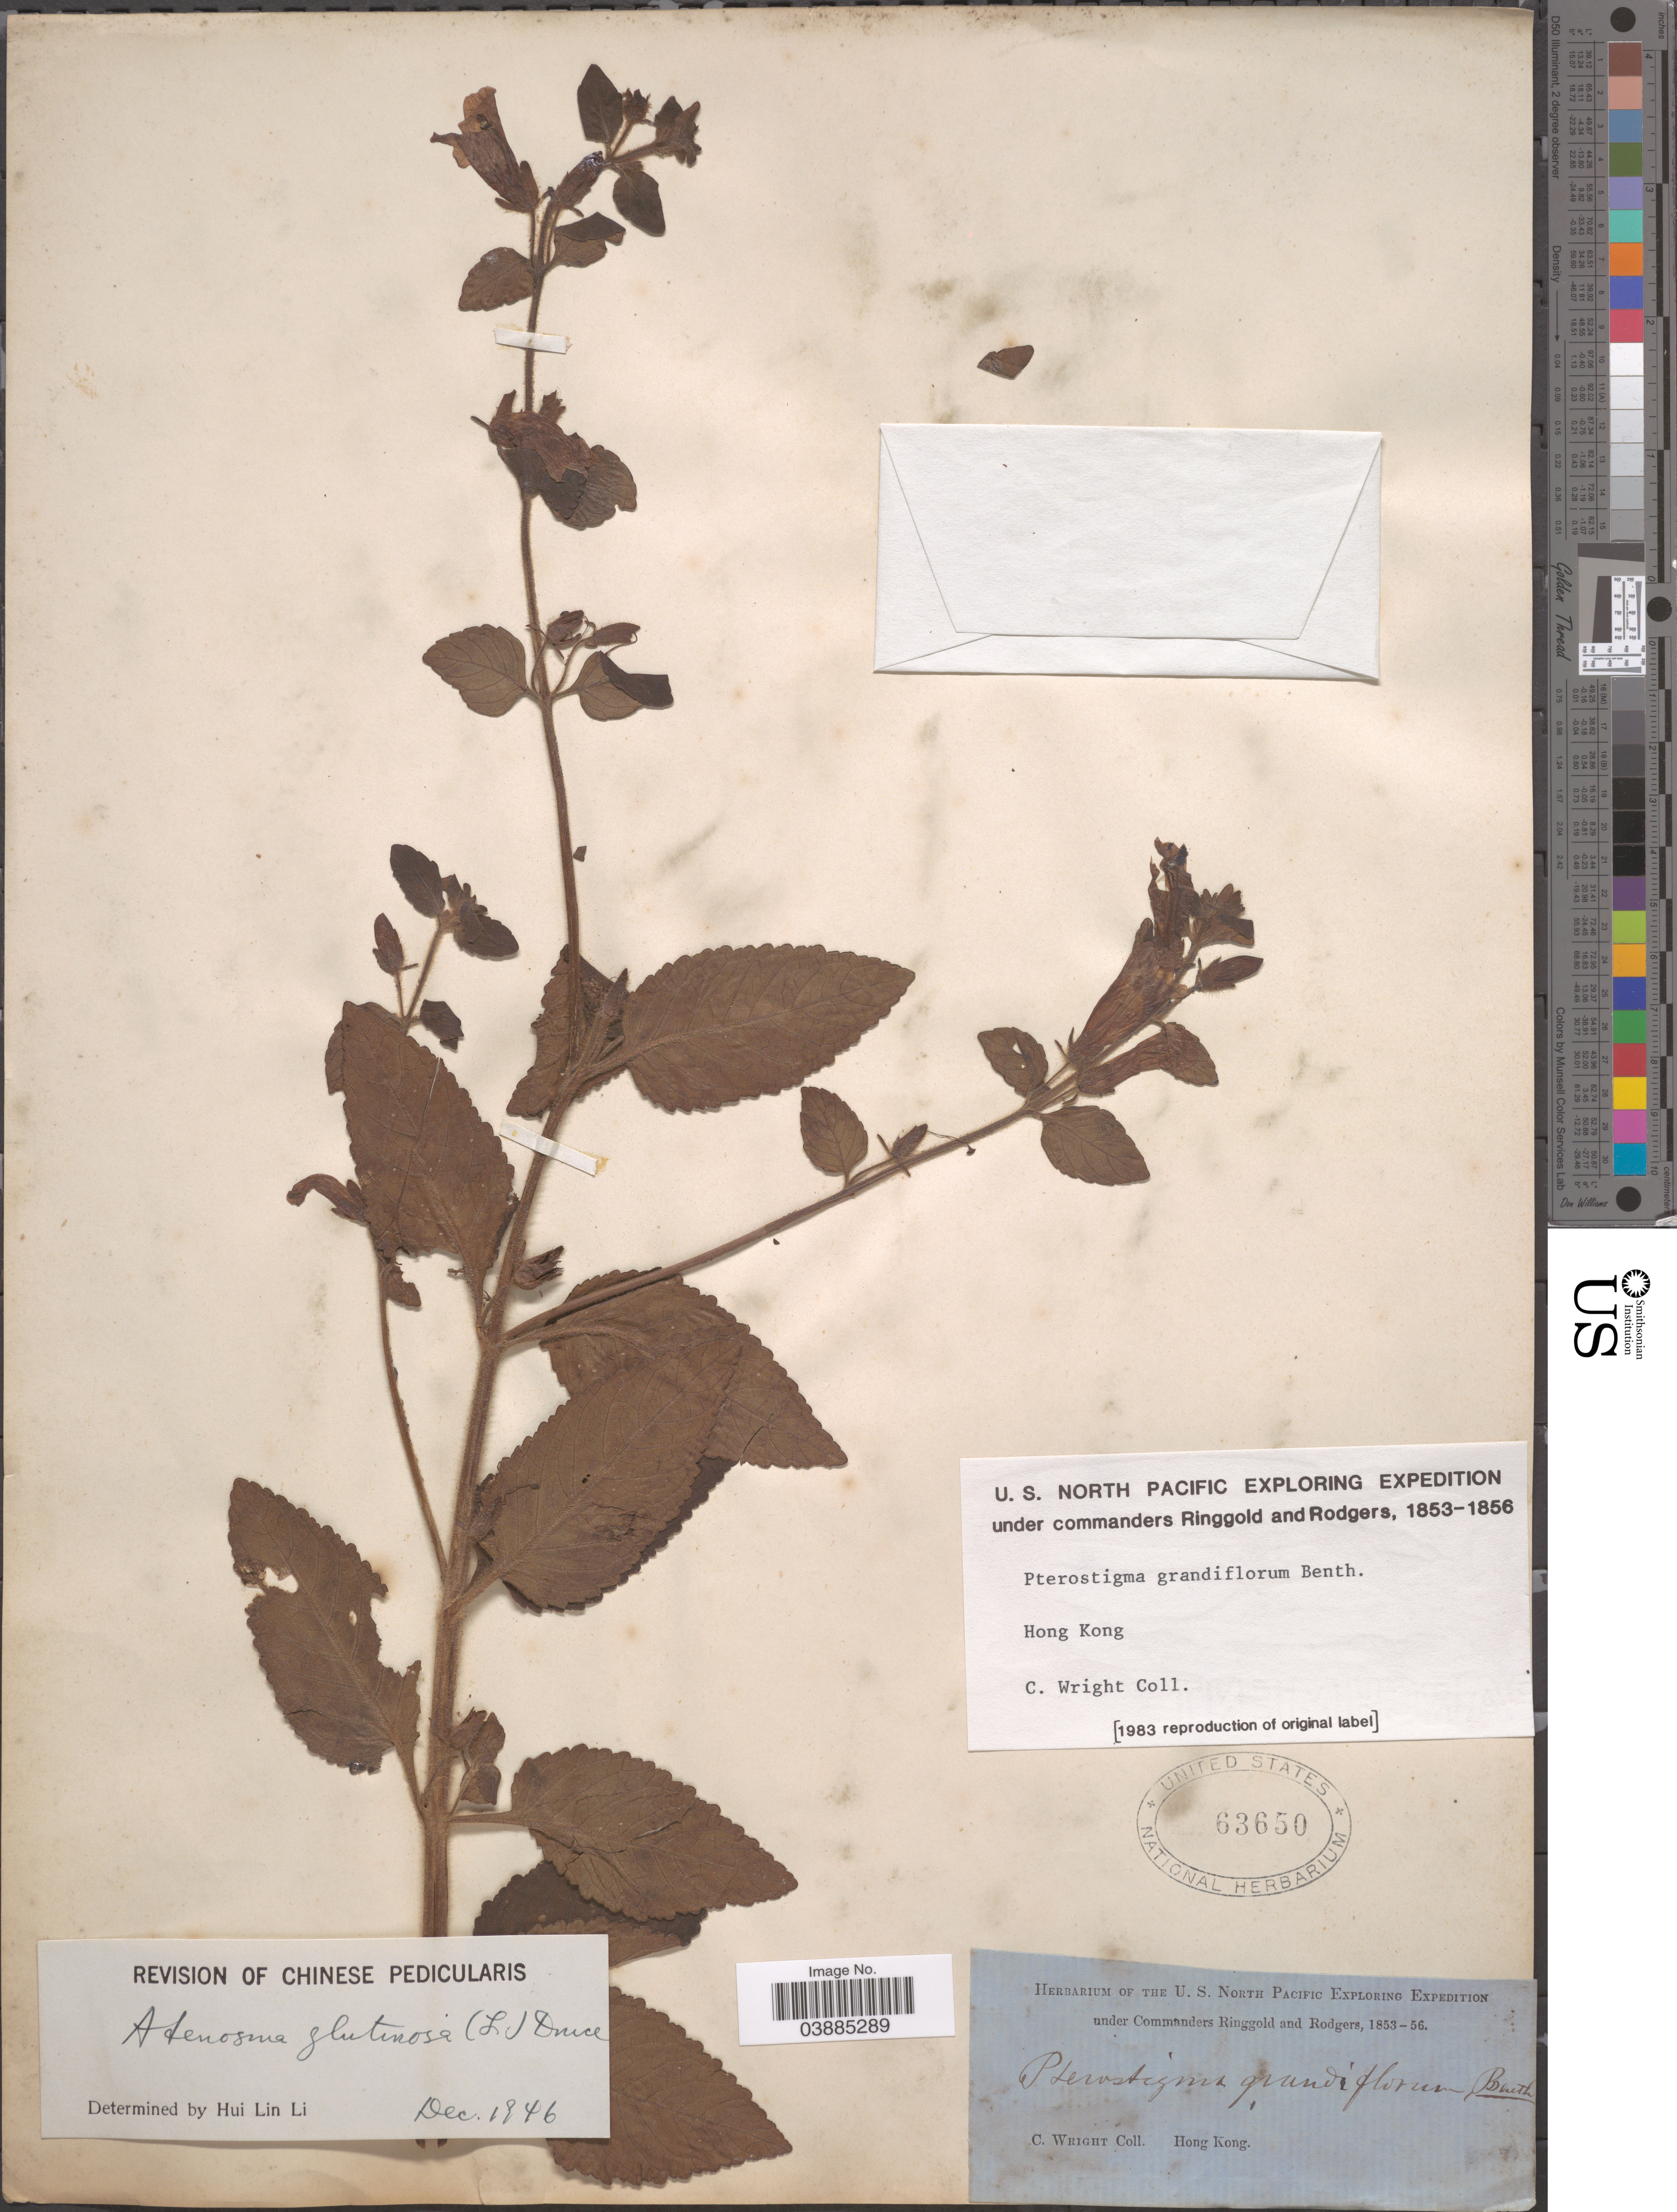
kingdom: Plantae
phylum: Tracheophyta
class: Magnoliopsida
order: Lamiales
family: Plantaginaceae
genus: Adenosma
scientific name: Adenosma glutinosum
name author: (L.) Druce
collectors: C. Wright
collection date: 1853/1856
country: China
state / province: Hong Kong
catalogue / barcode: US 63650